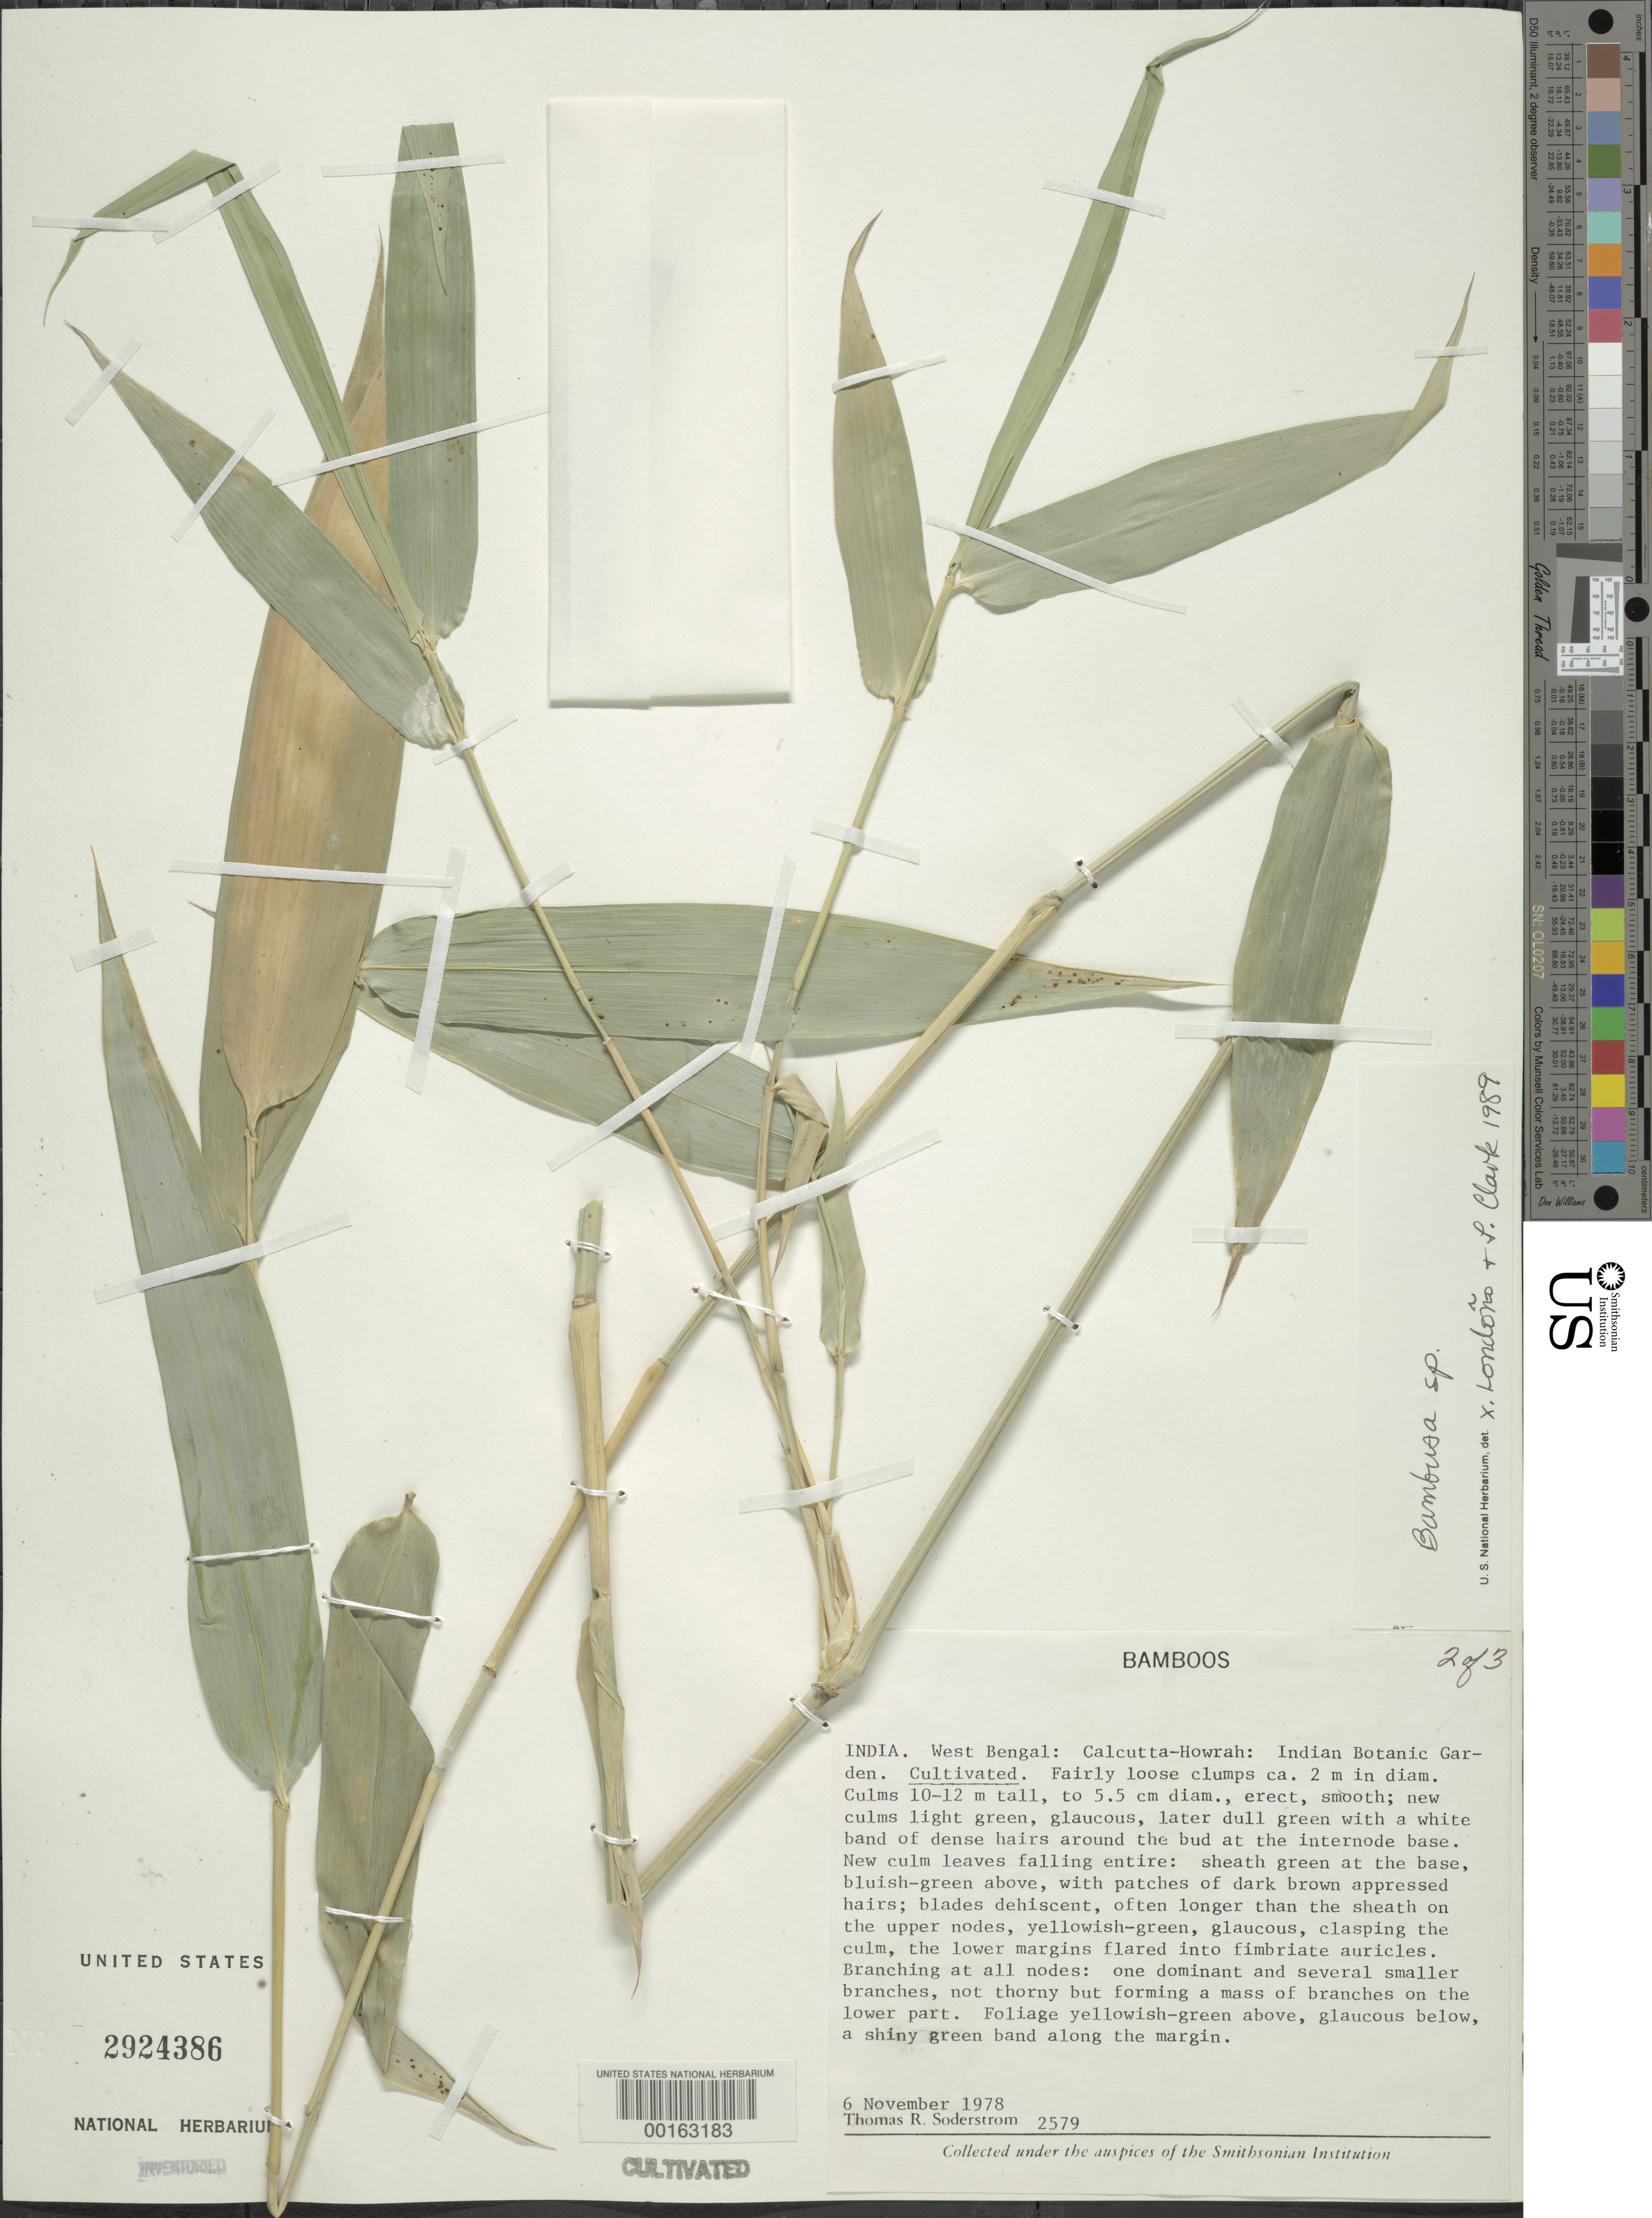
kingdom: Plantae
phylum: Tracheophyta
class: Liliopsida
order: Poales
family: Poaceae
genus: Bambusa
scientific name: Bambusa sp.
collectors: T. R. Soderstrom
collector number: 2579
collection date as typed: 06 Nov 1978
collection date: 1978-11-06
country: India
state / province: West Bengal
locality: Calcutta-Howrah, Indian Botanic Garden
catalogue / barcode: US 2924386